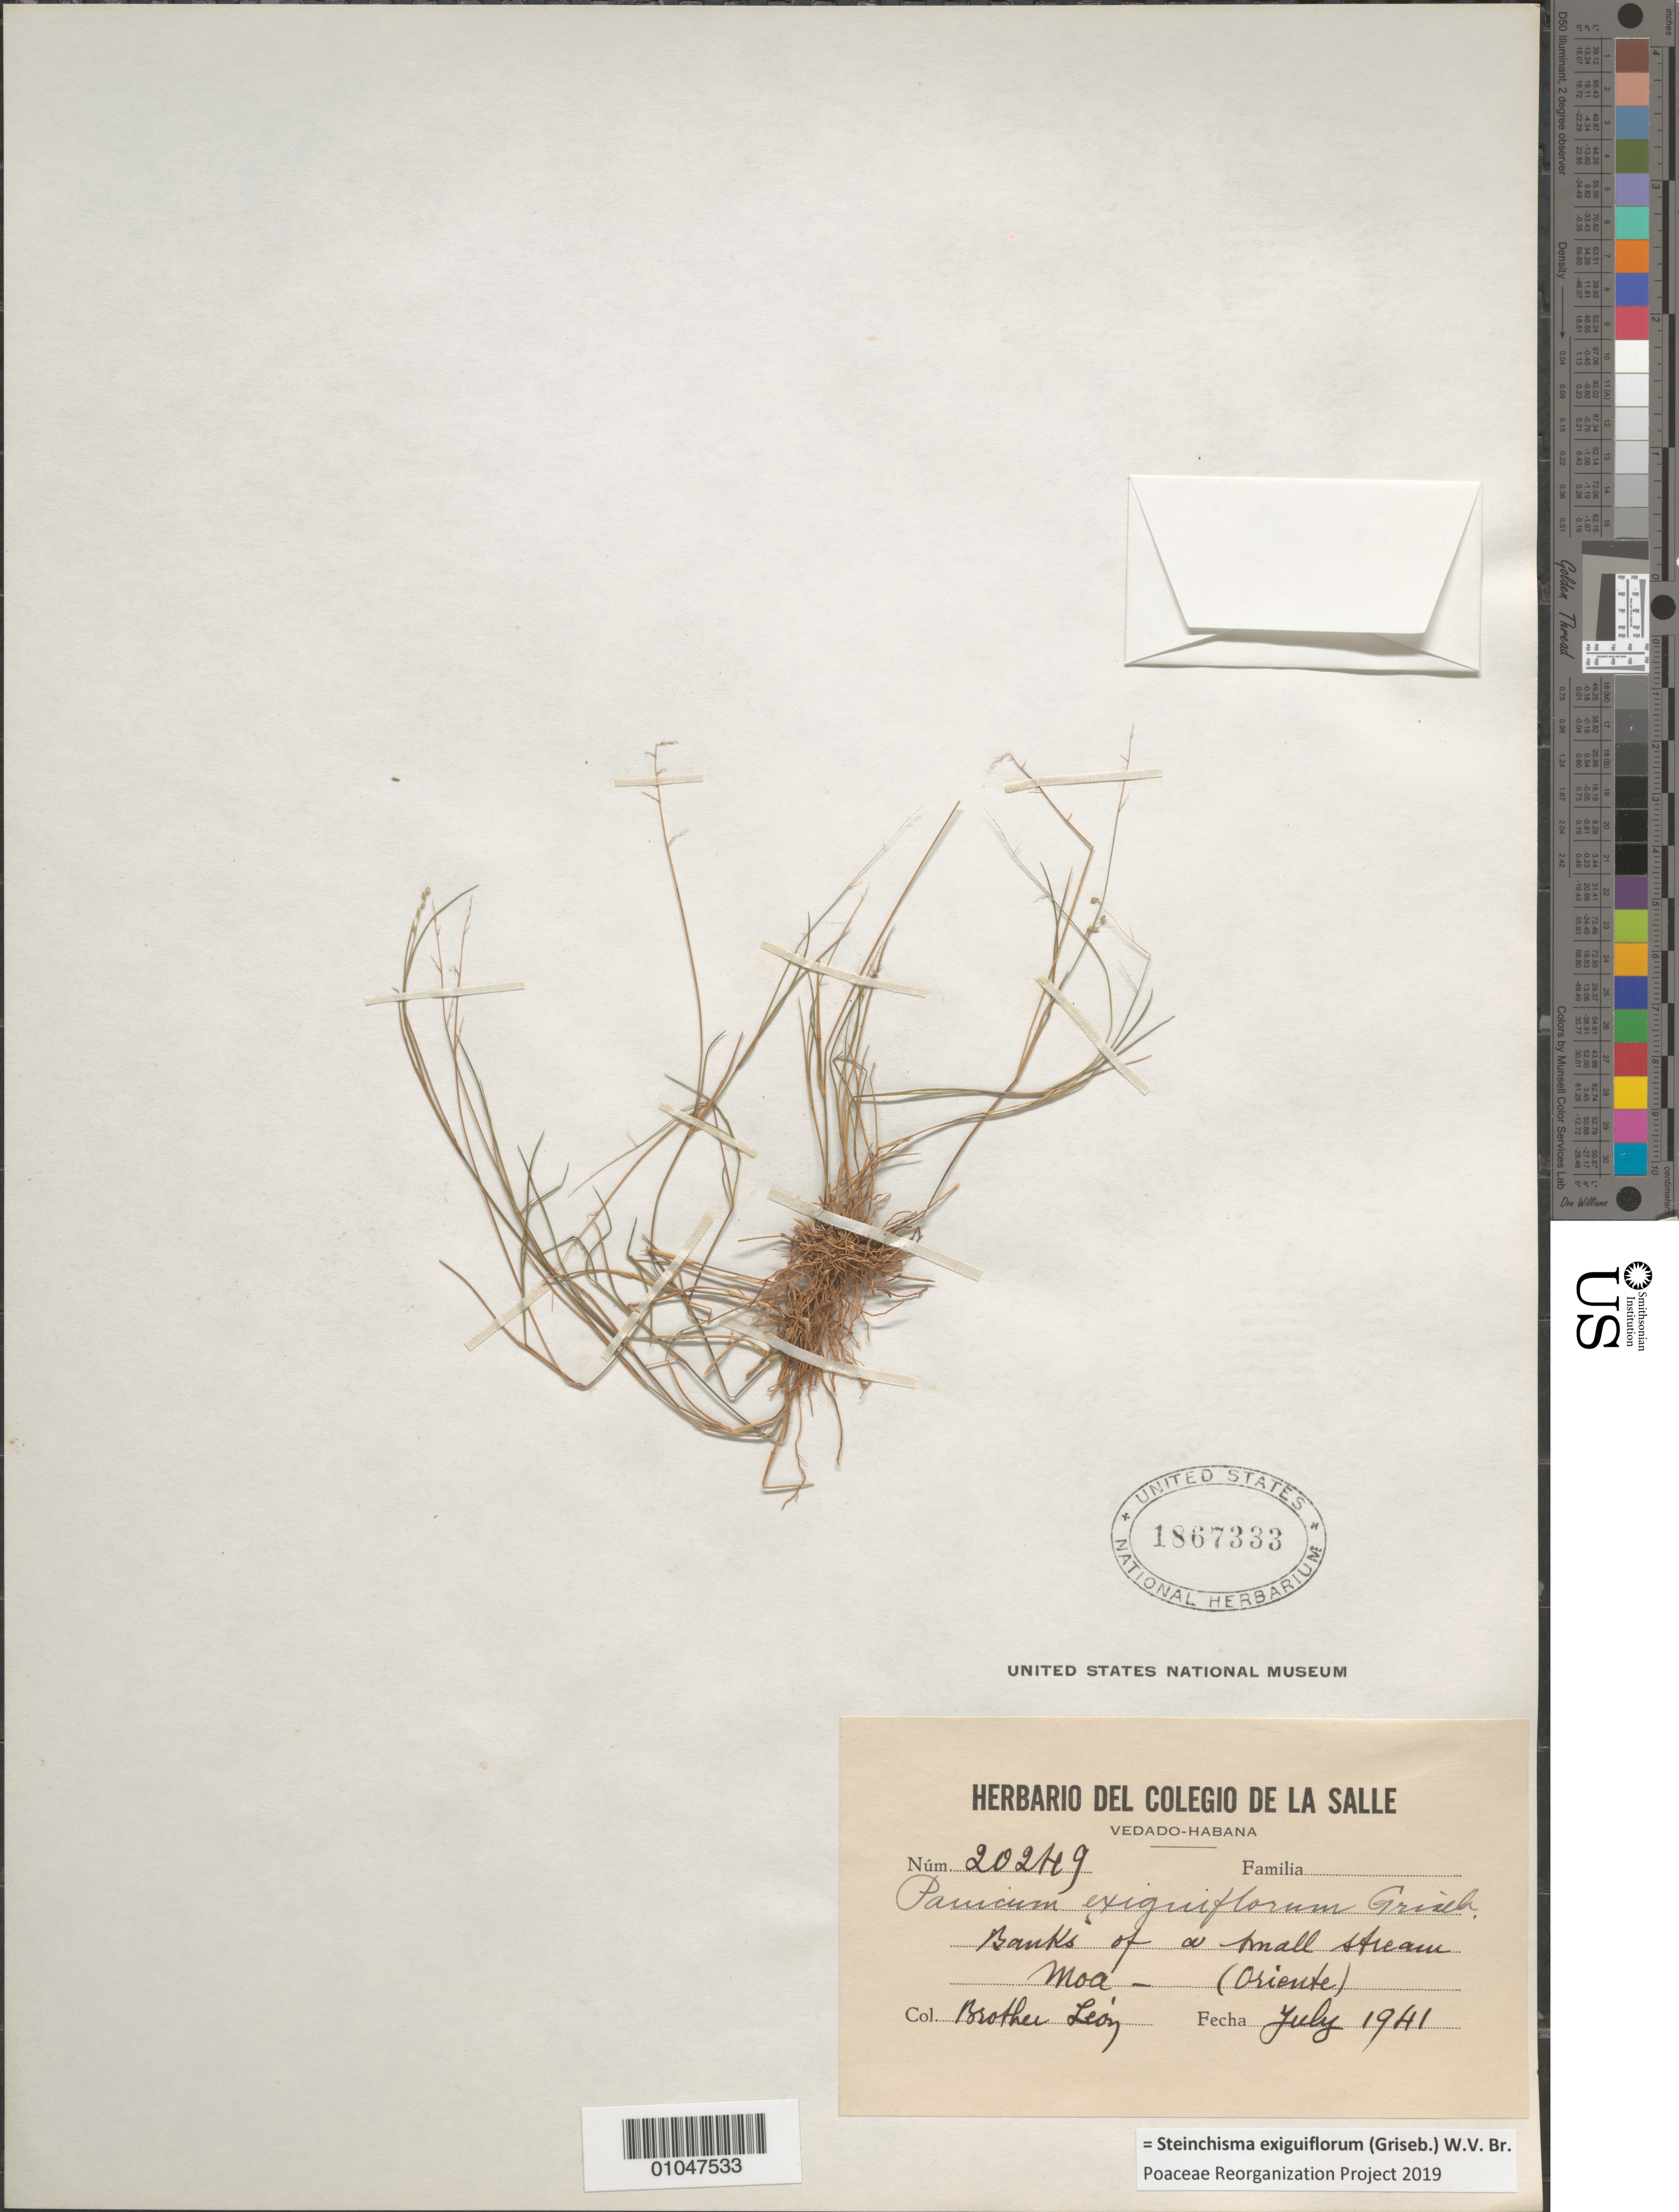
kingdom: Plantae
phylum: Tracheophyta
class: Liliopsida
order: Poales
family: Poaceae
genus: Panicum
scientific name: Panicum exiguiflorum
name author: Griseb.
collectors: Bro. León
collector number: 20249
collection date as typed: Jul 1941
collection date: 1941-07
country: Cuba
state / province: Holguín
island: Cuba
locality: Moa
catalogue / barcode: US 1867333